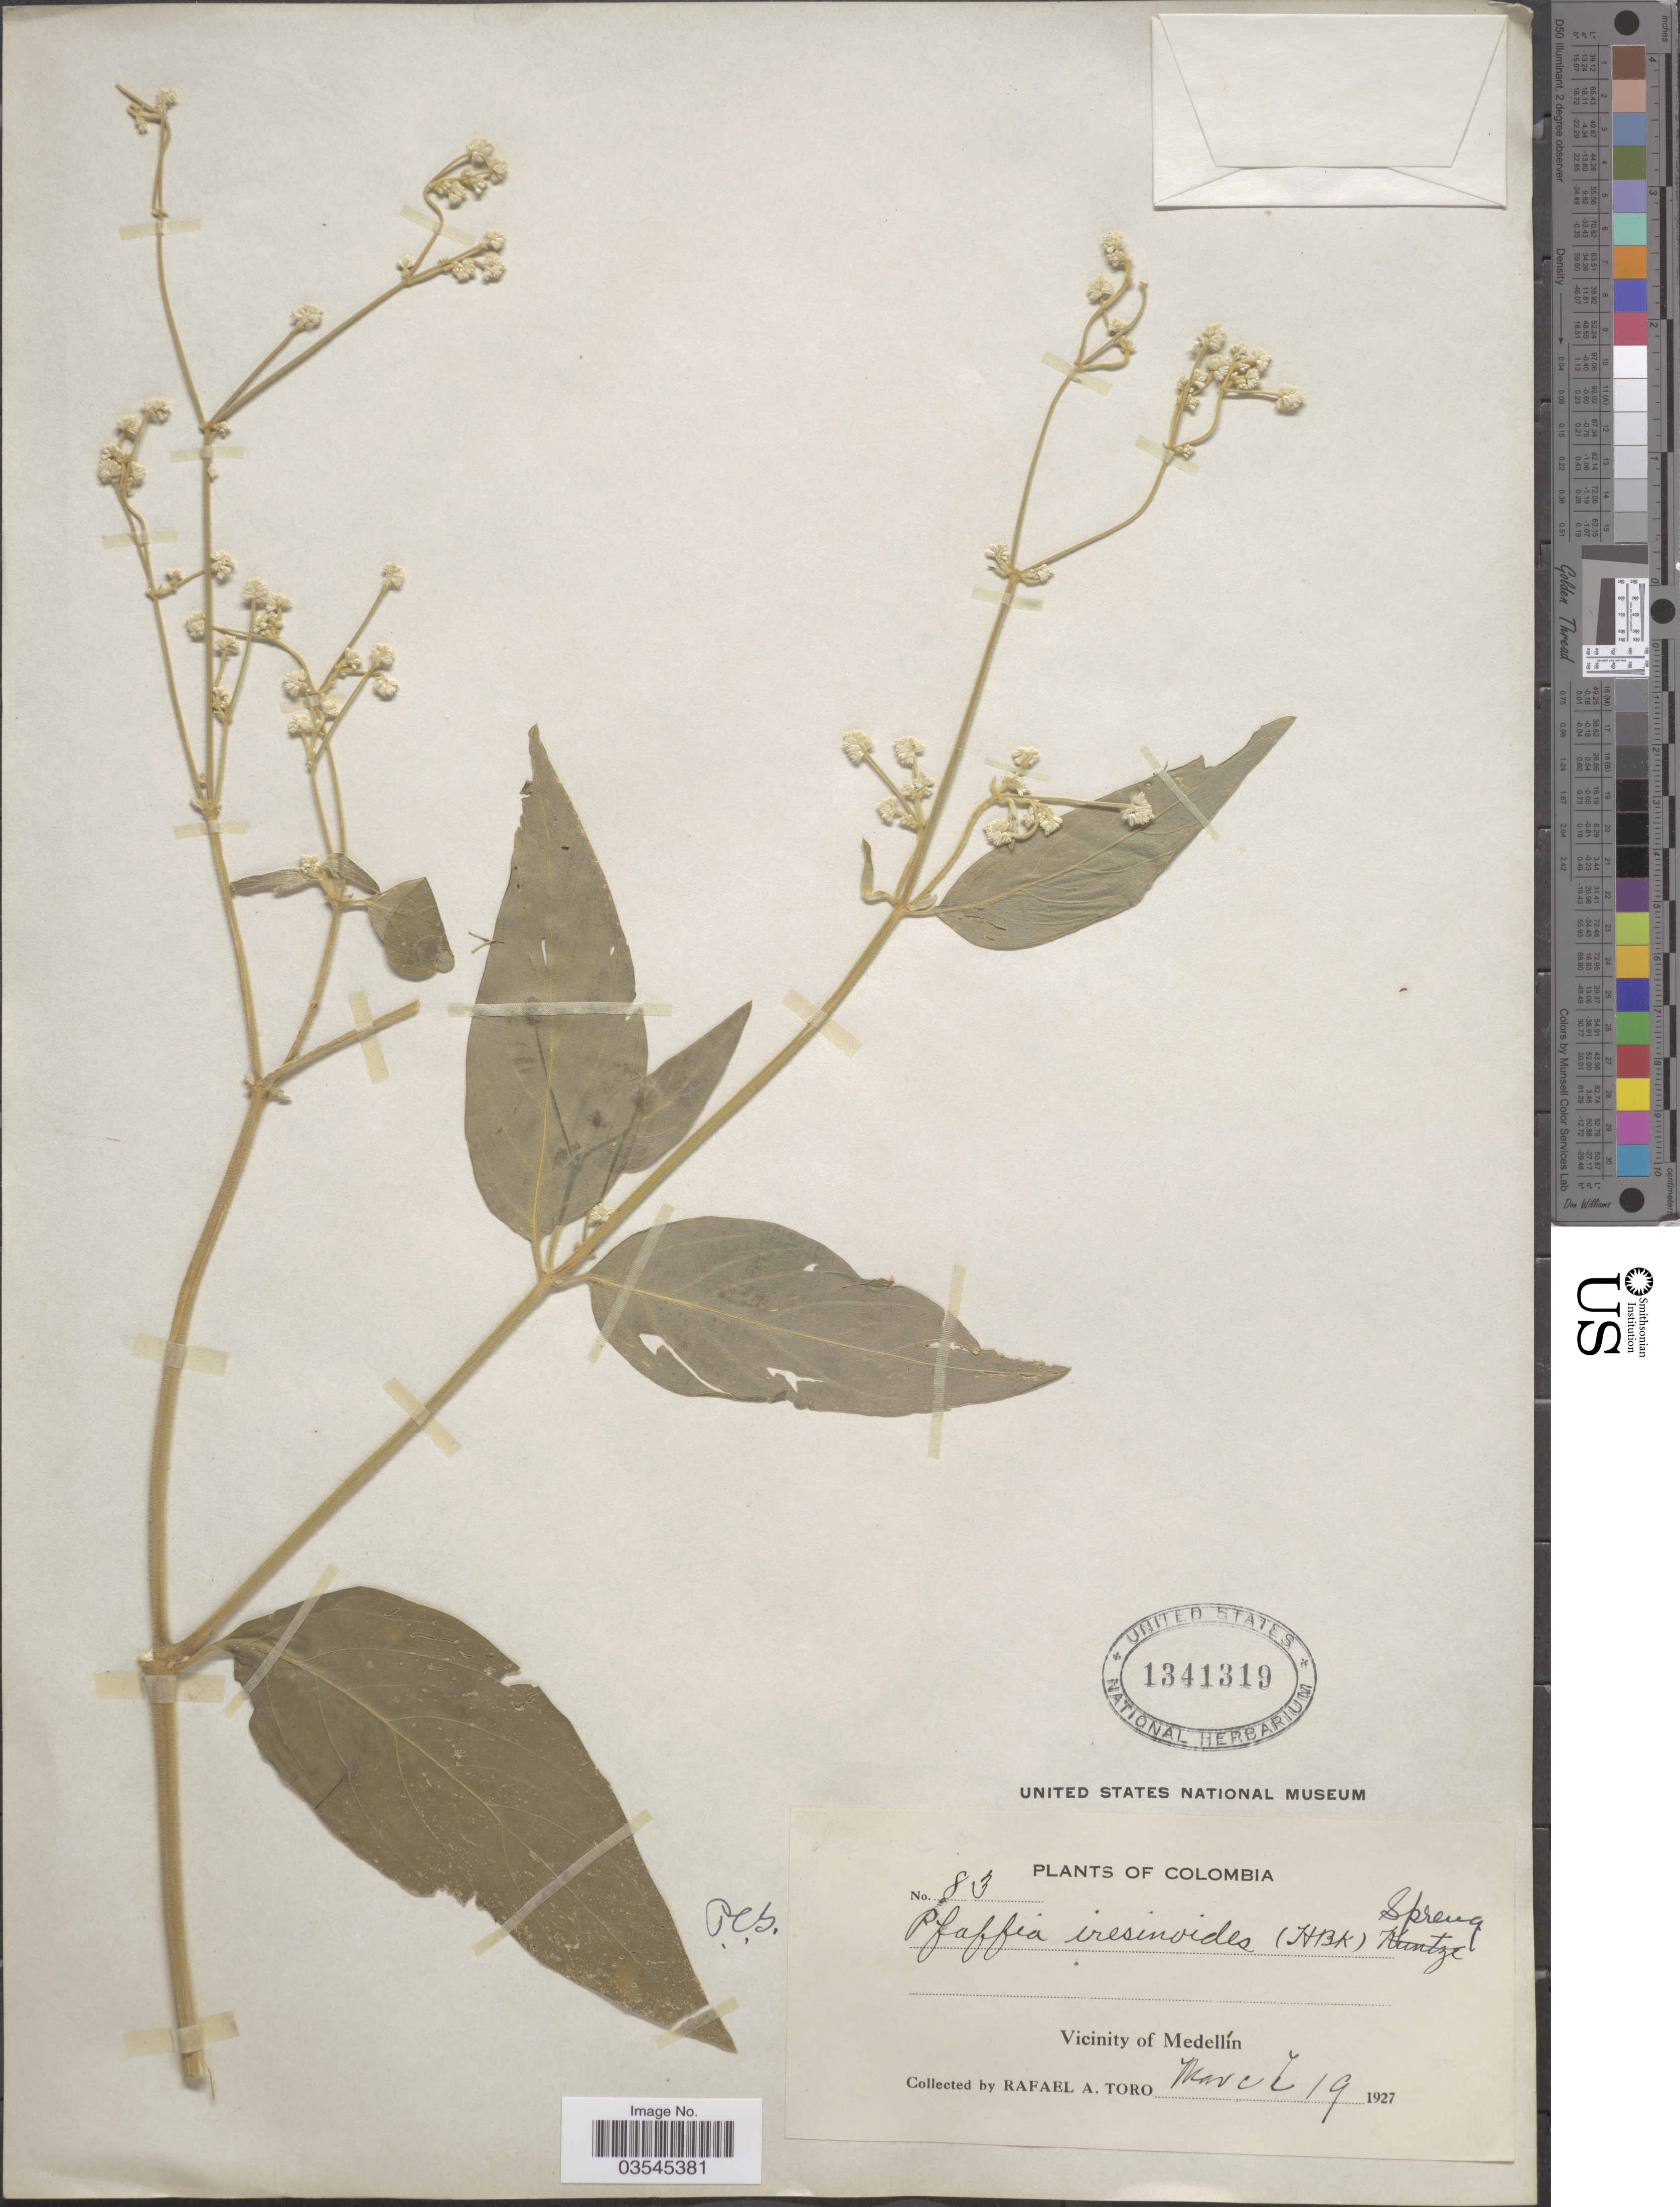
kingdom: Plantae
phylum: Tracheophyta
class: Magnoliopsida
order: Caryophyllales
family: Amaranthaceae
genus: Pfaffia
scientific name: Pfaffia iresinoides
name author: (Kunth) Spreng.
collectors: R. A. Toro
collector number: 83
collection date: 1927-03-19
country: Colombia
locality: Vicinity of Medellín.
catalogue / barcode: US 1341319